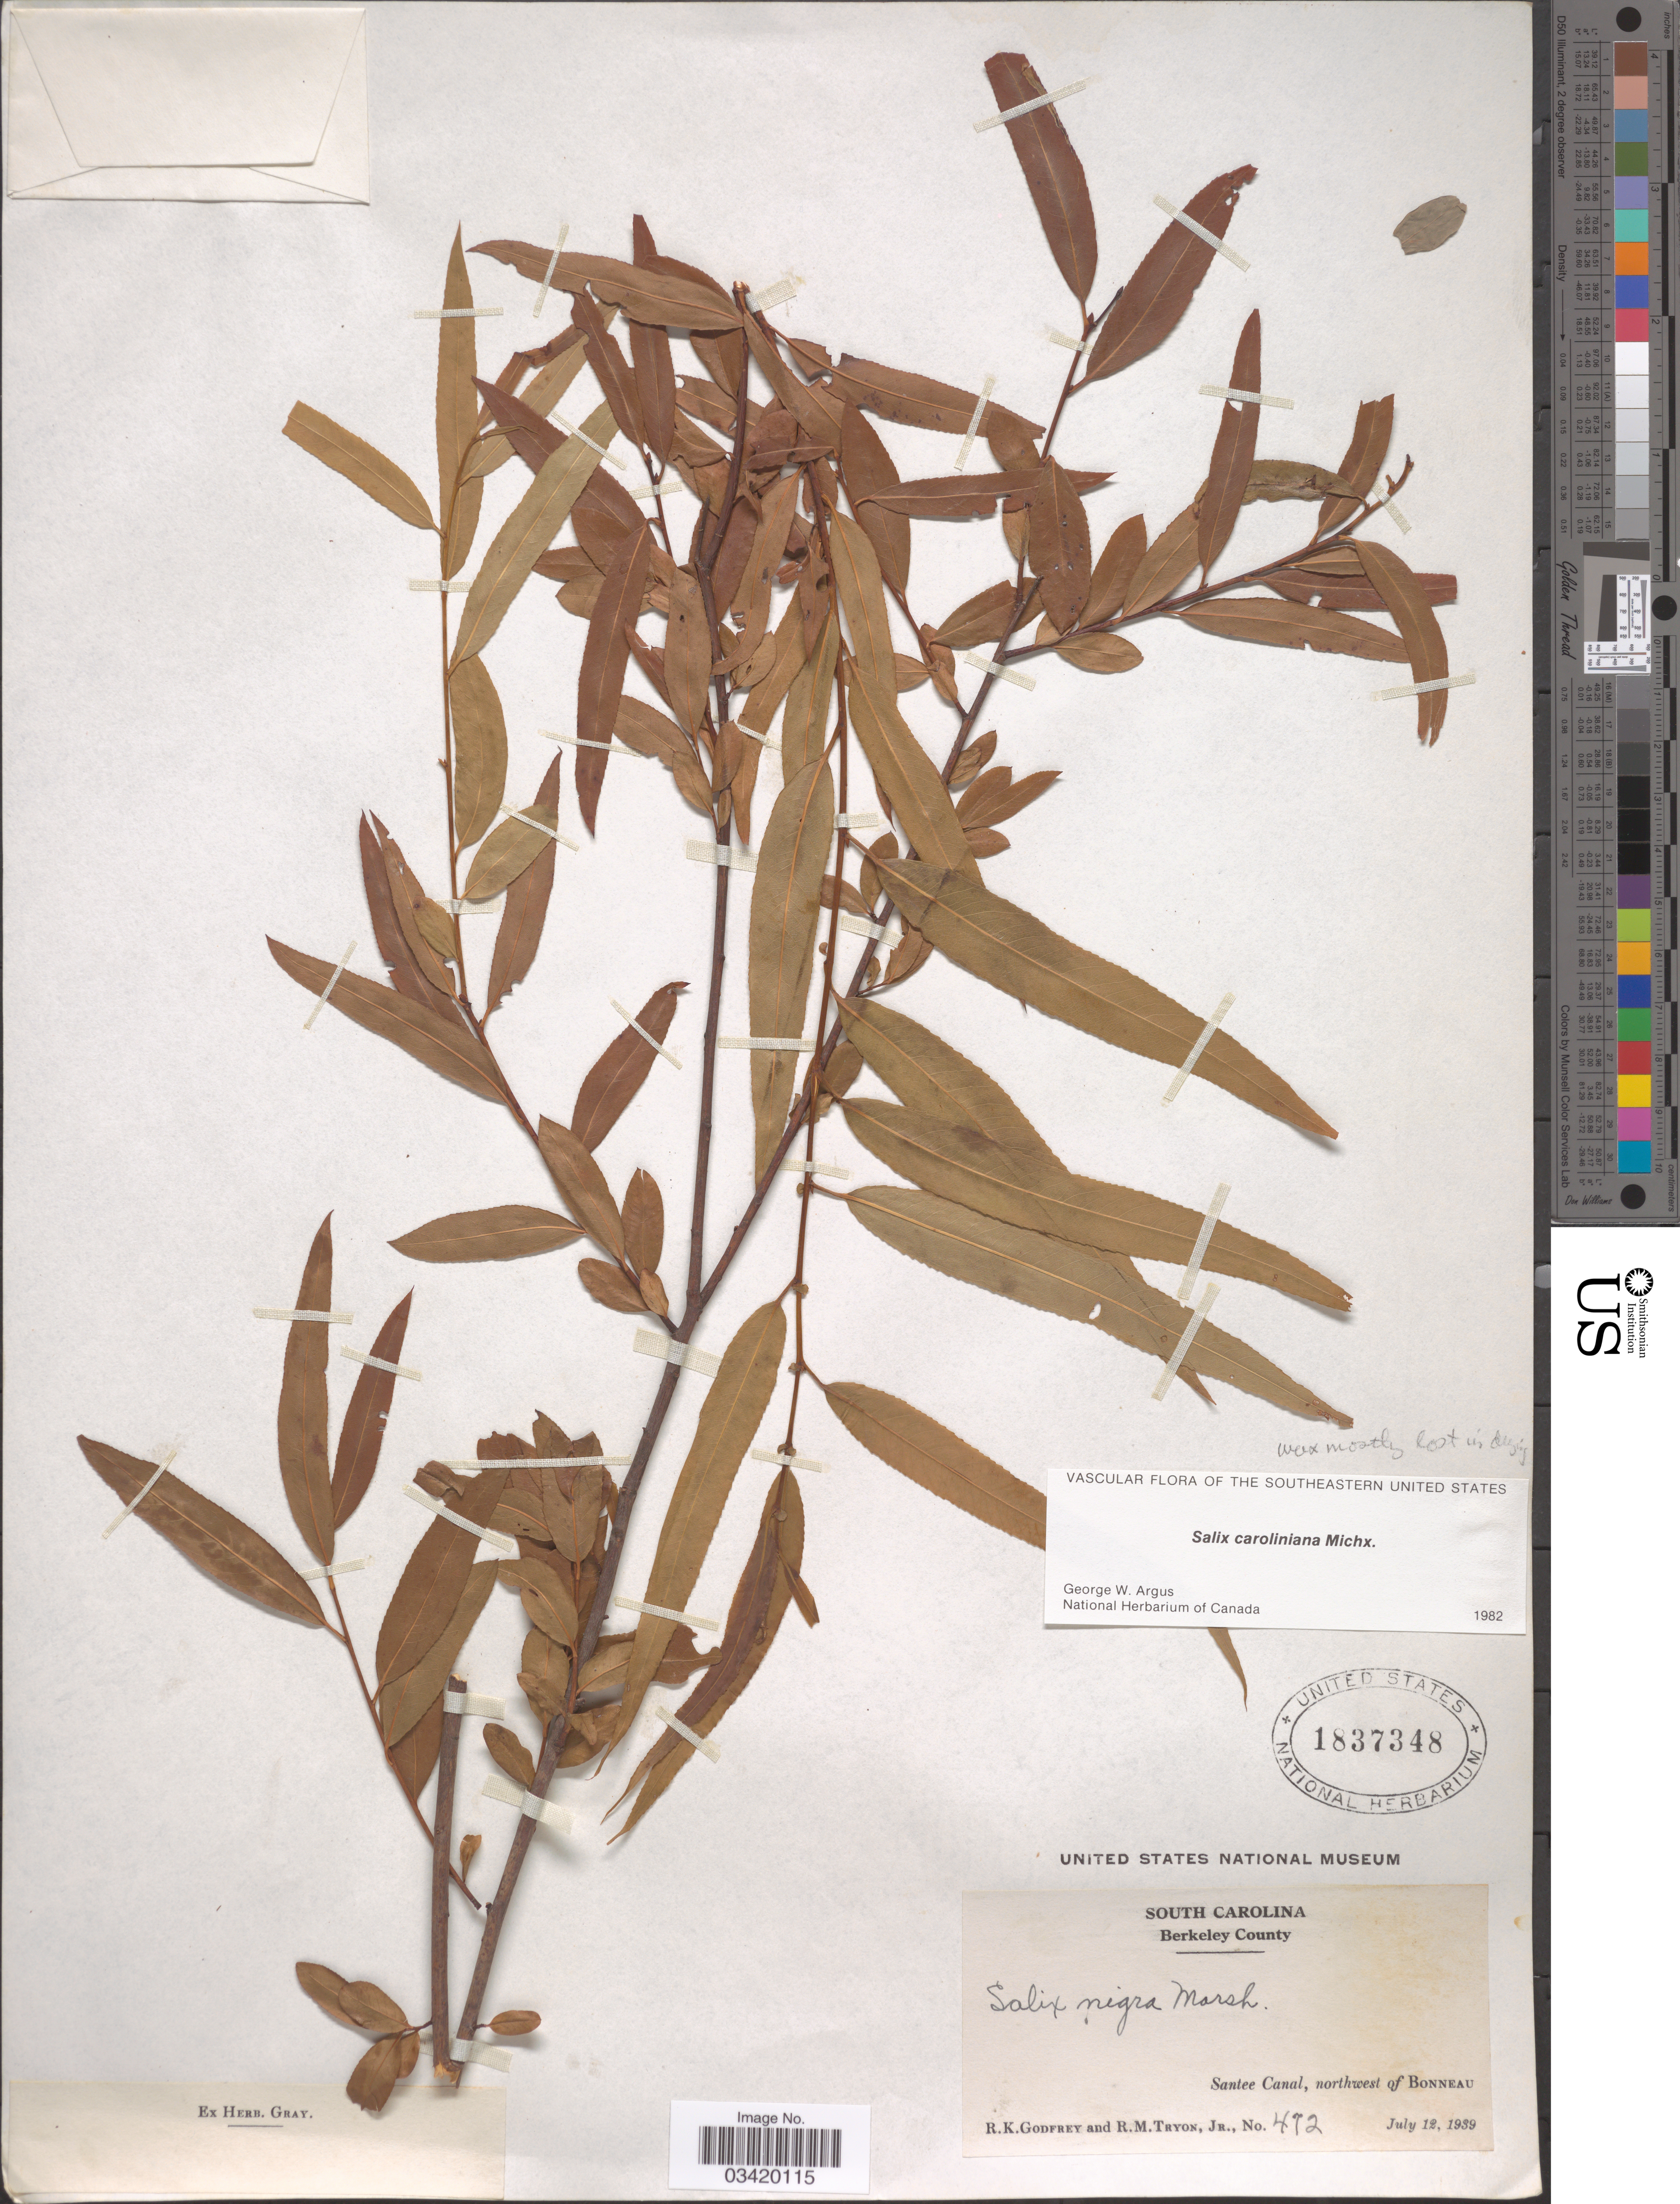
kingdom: Plantae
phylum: Tracheophyta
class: Magnoliopsida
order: Malpighiales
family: Salicaceae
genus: Salix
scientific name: Salix caroliniana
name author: Michx.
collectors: R. K. Godfrey & R. Tryon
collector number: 472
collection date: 1939-07-12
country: United States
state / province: South Carolina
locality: Berkeley County. Santee Canal, northwest of Bonneau.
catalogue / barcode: US 1837348